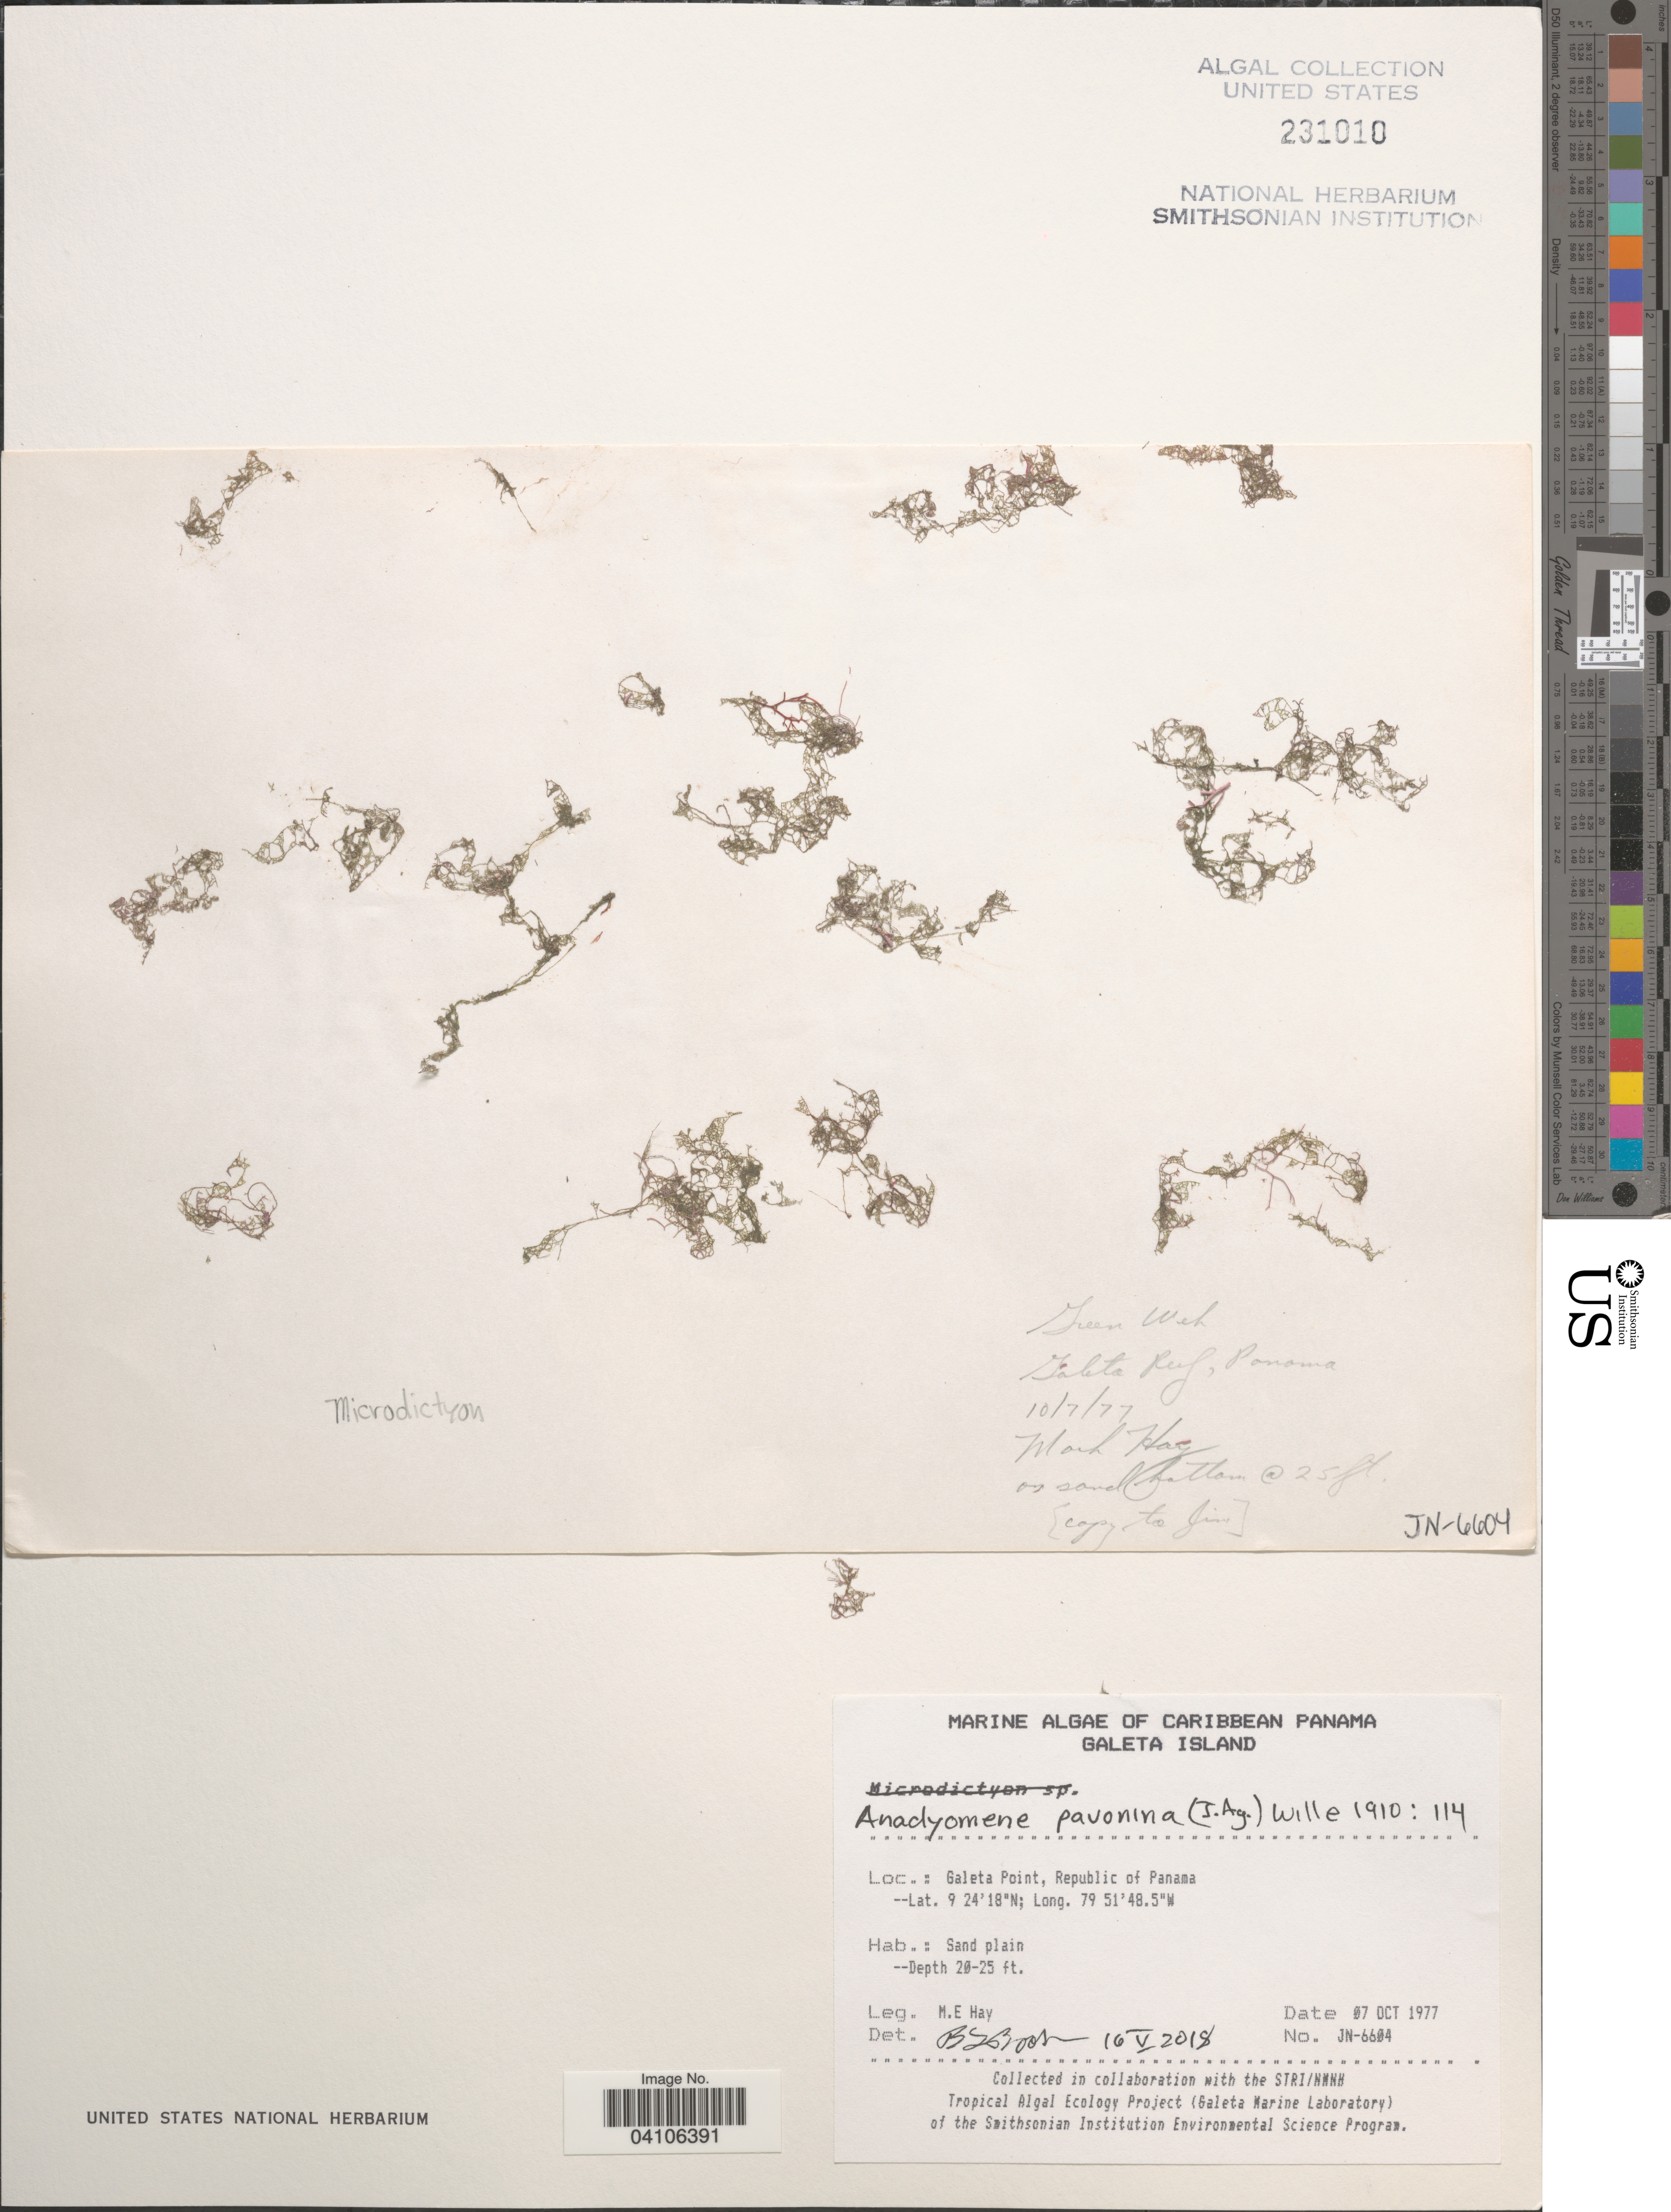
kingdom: Plantae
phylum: Chlorophyta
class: Ulvophyceae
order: Cladophorales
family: Anadyomenaceae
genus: Anadyomene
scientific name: Anadyomene pavonina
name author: (J. Agardh) J. Wille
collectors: M. E. Hay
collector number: JN-6604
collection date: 1977-10-07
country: Panama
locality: Caribbean Panama. Galeta Island. Galeta Point, Republic of Panama.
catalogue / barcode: US 231010